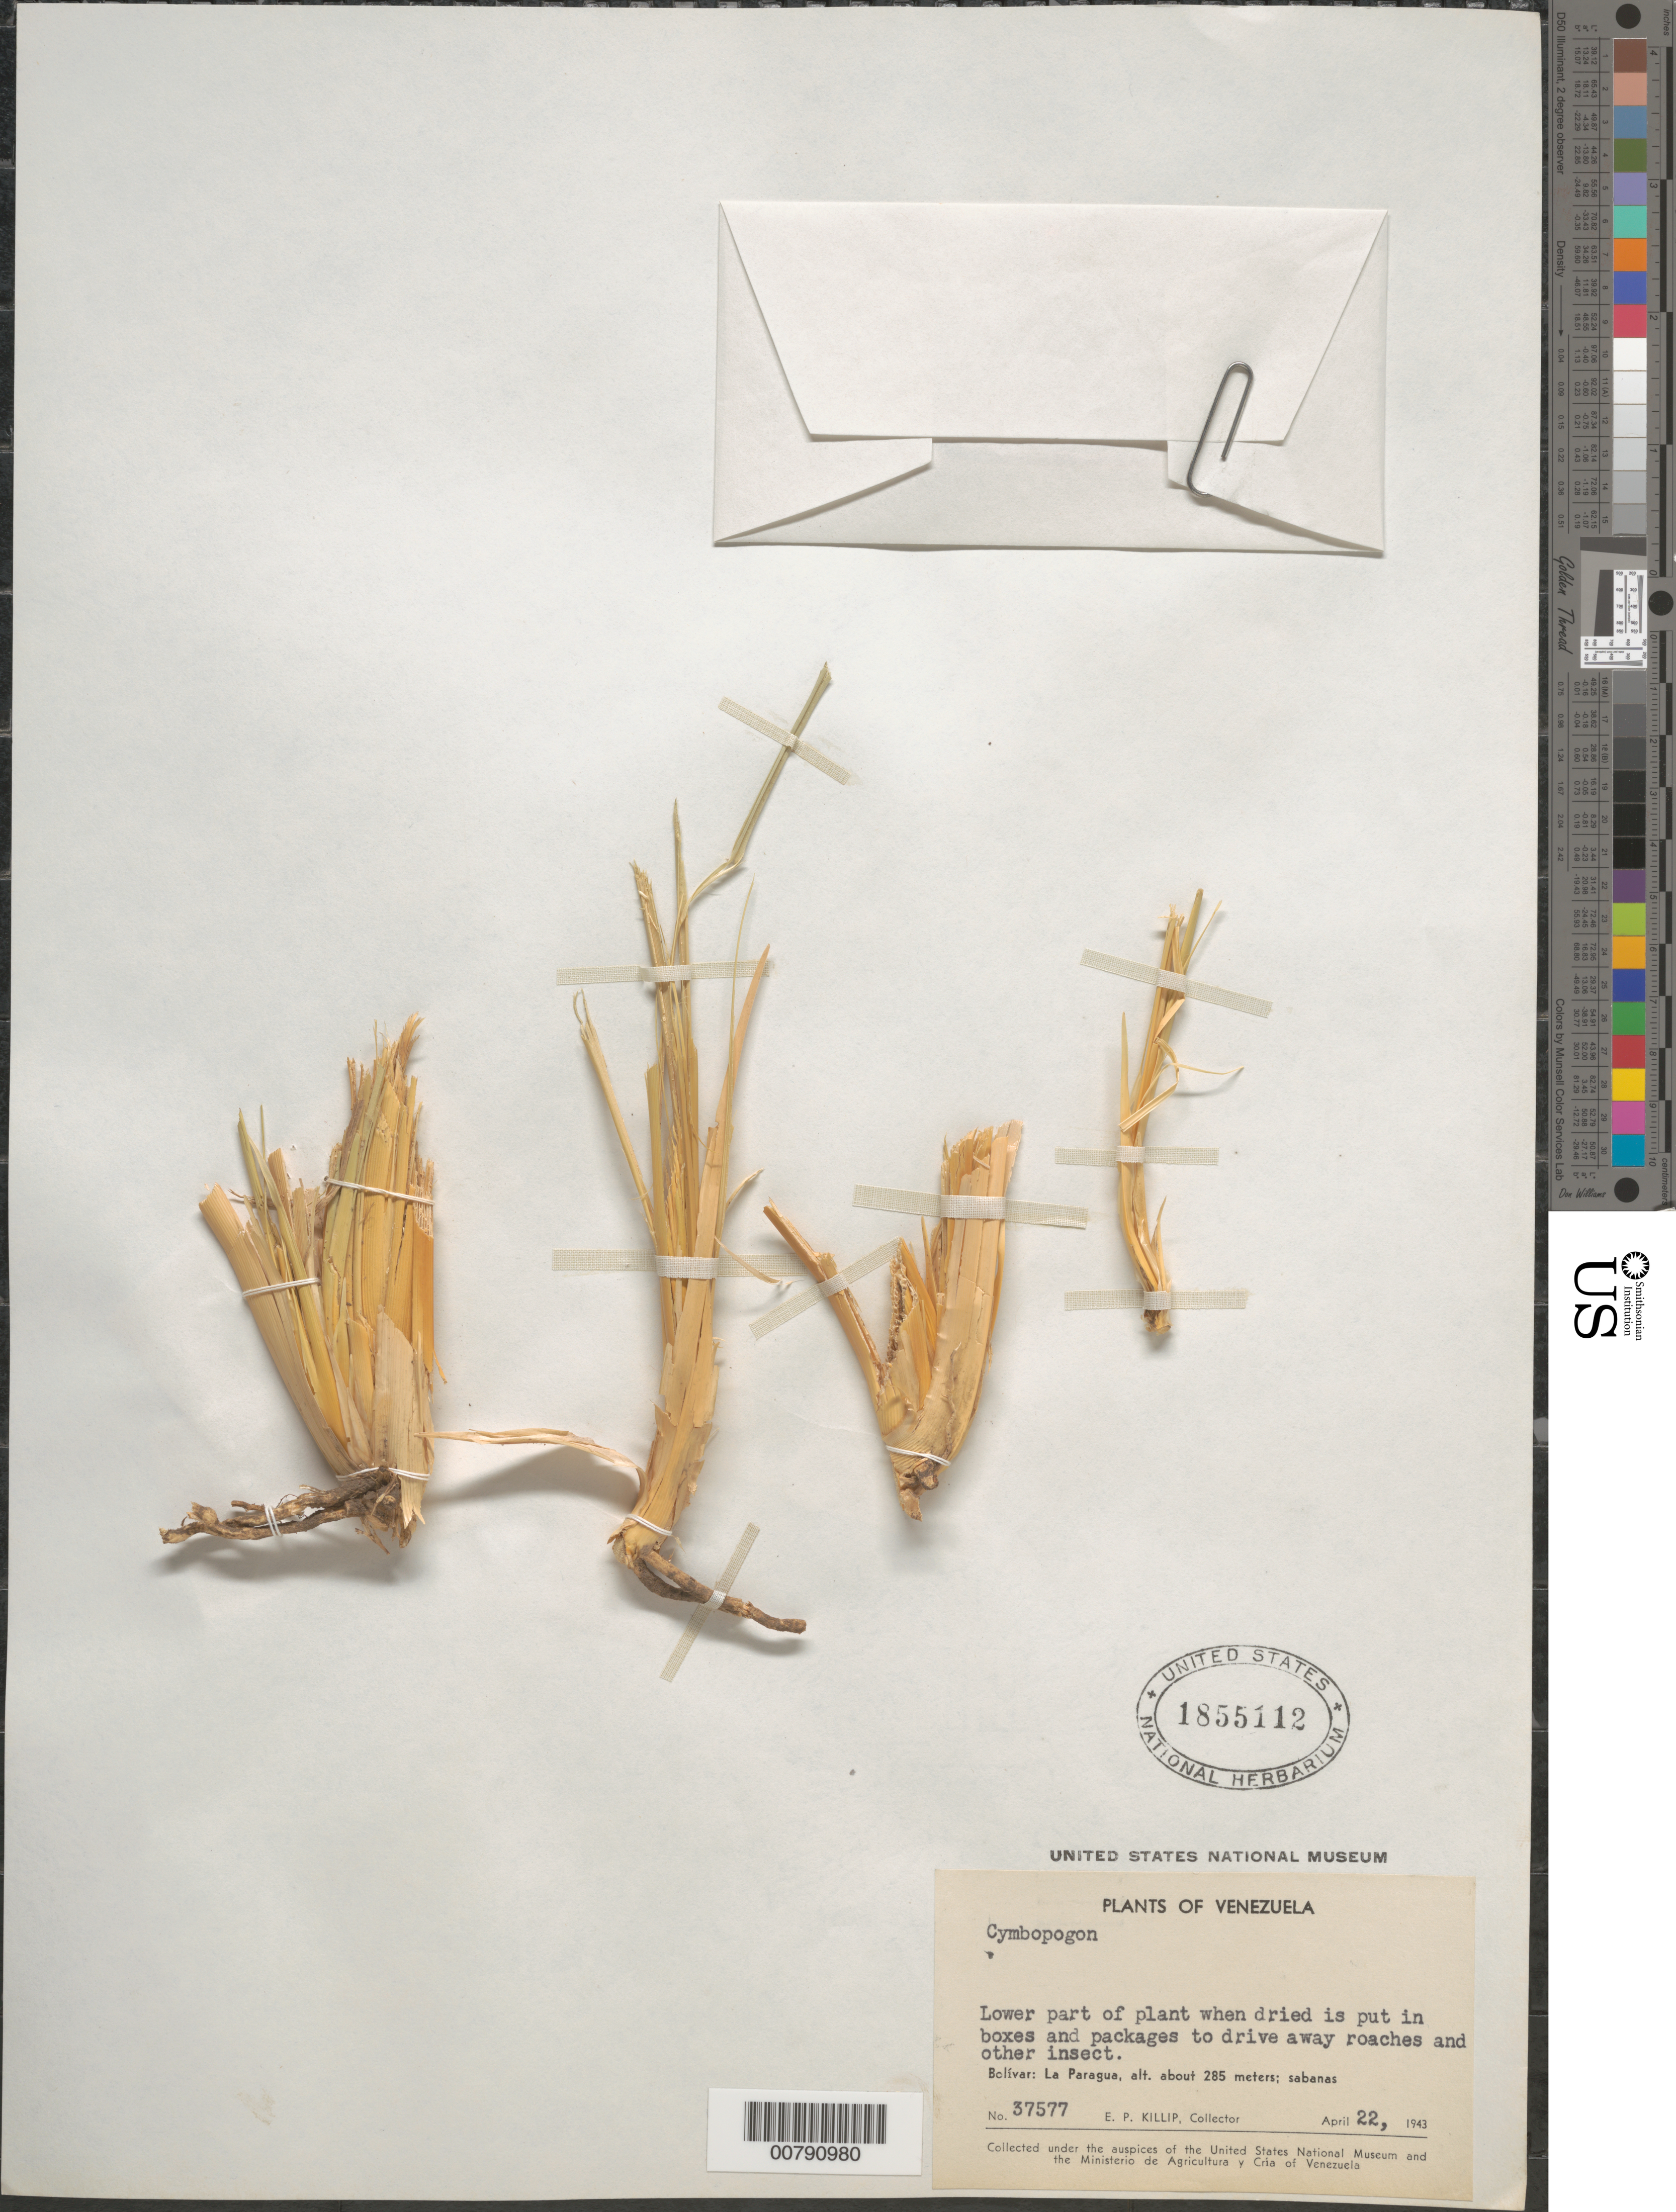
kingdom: Plantae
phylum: Tracheophyta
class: Liliopsida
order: Poales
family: Poaceae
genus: Cymbopogon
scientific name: Cymbopogon citratus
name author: (DC.) Stapf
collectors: E. P. Killip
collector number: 37577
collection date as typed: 22-Apr-43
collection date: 1943-04-22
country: Venezuela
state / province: Bolívar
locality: La Paragua, along Río Paragua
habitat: Sabanas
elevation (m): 285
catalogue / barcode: US 1855112